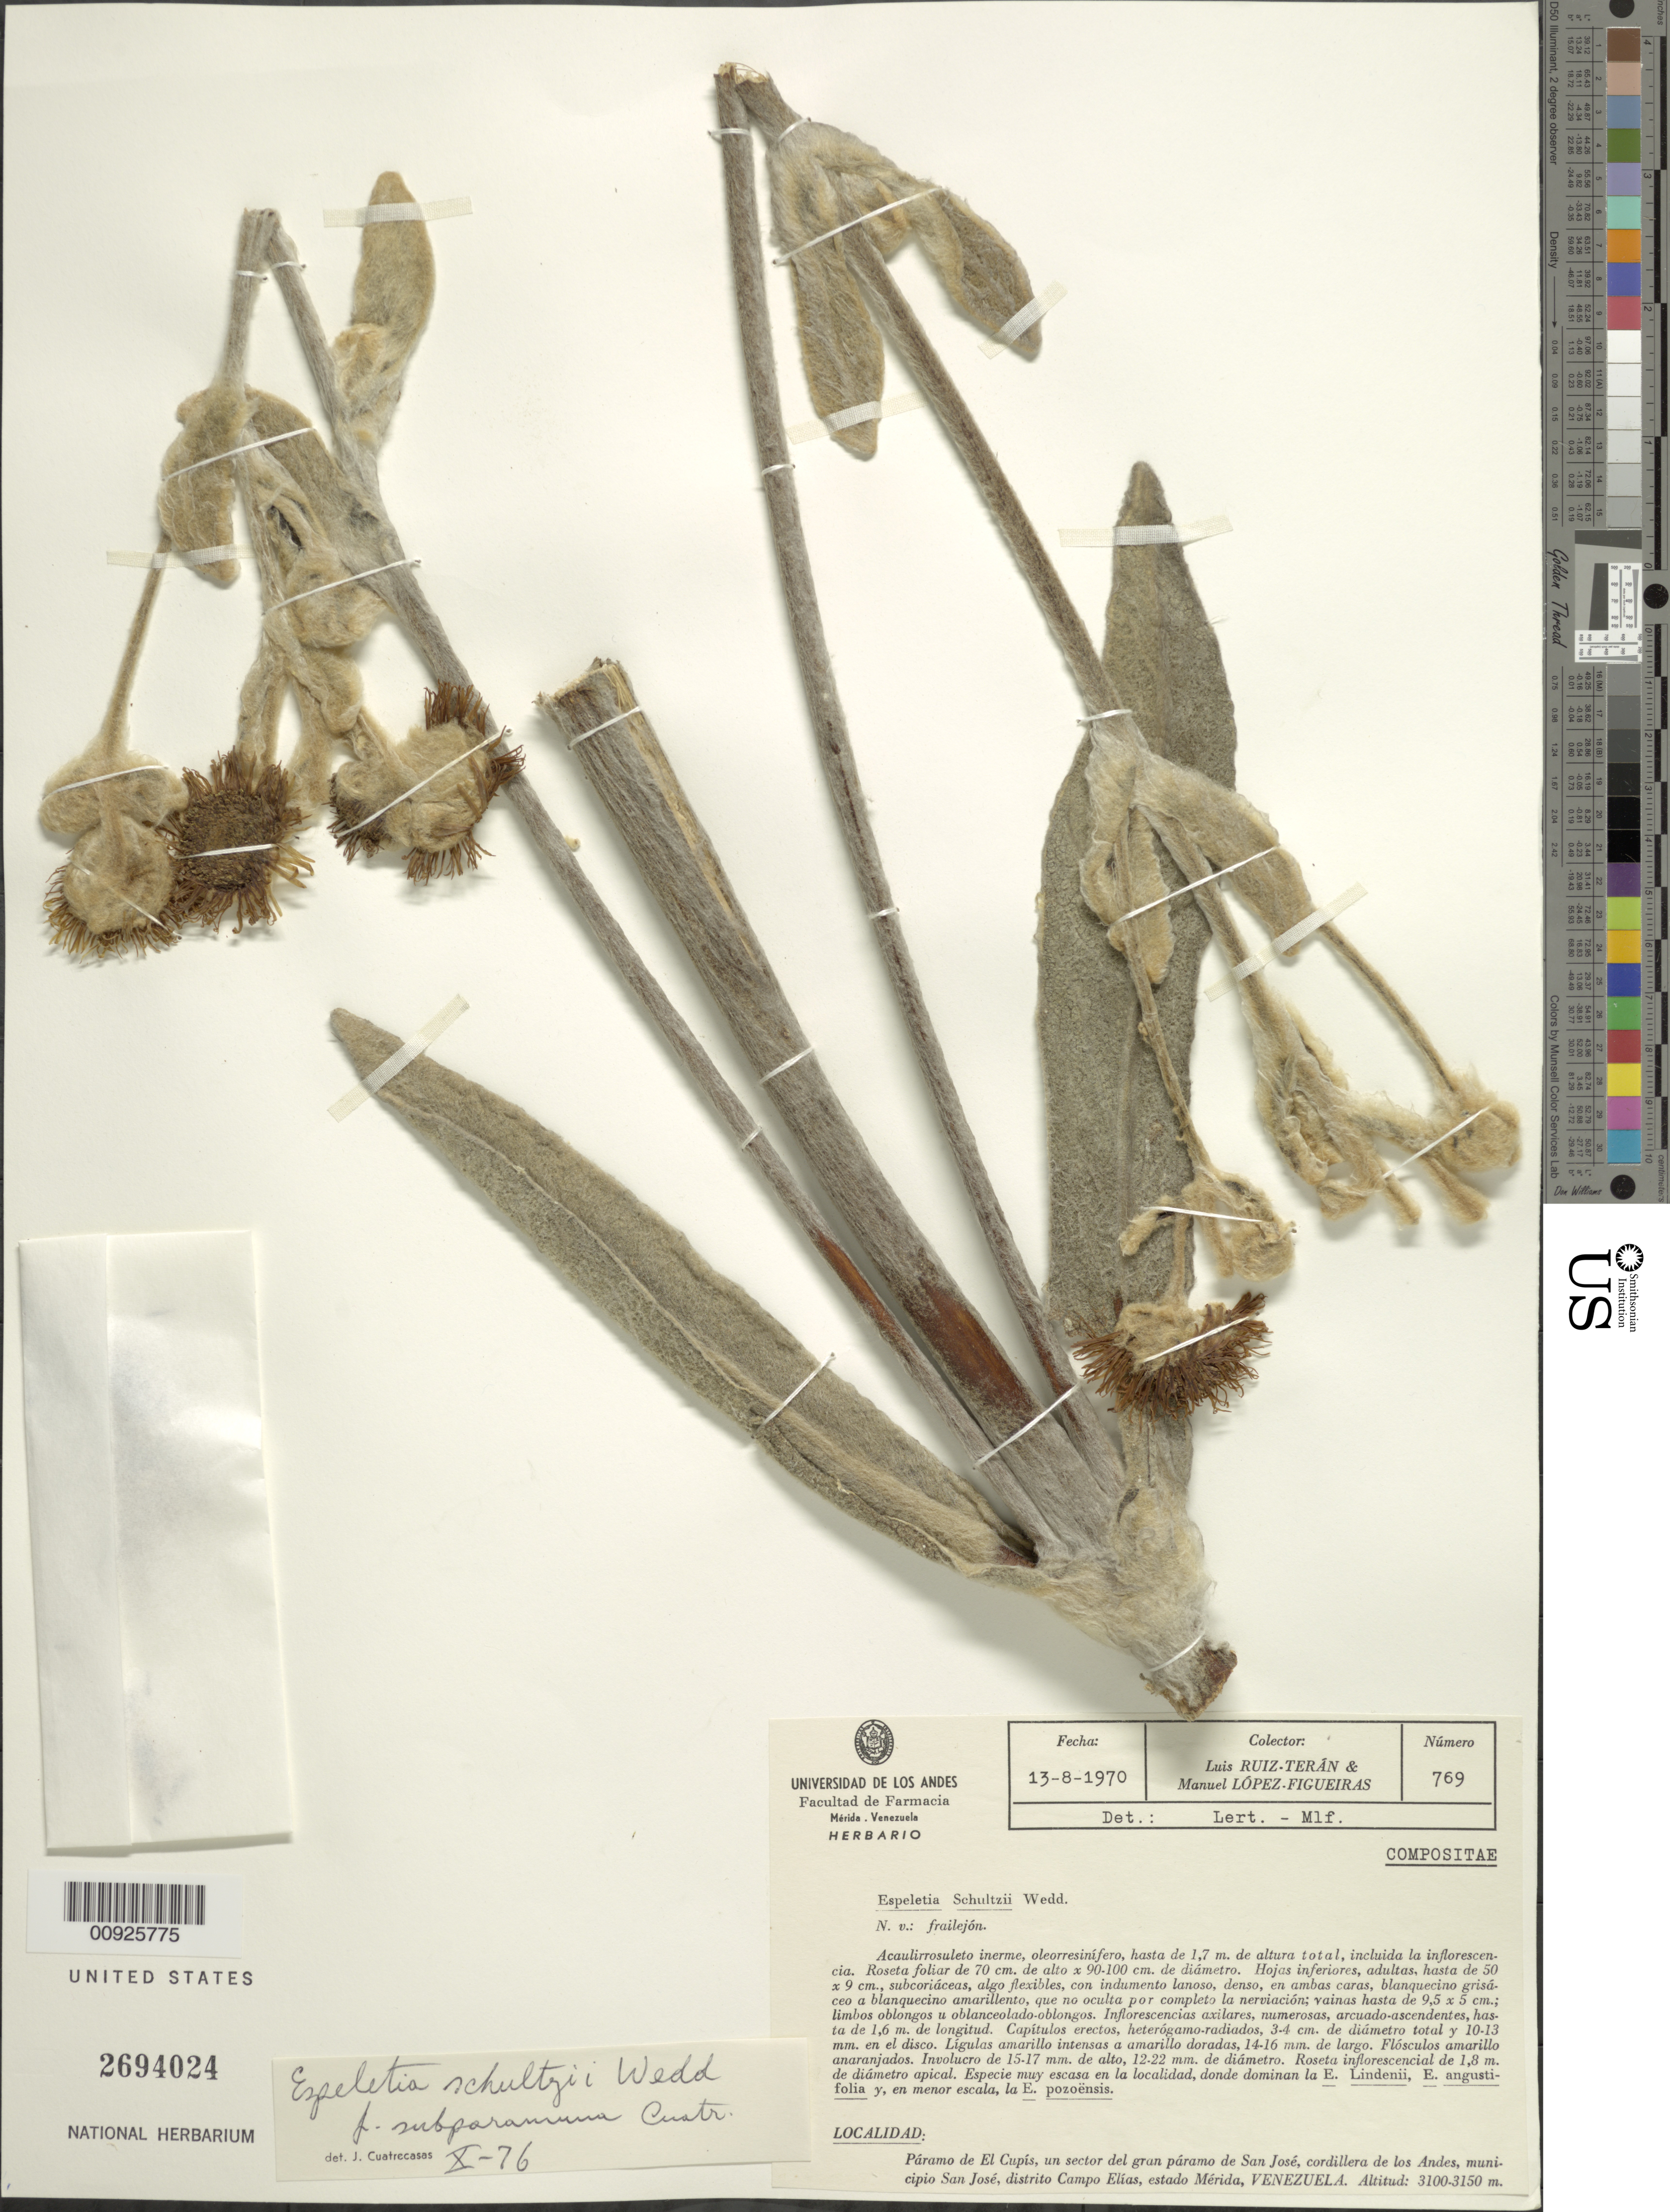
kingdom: Plantae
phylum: Tracheophyta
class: Magnoliopsida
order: Asterales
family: Asteraceae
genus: Espeletia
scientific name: Espeletia schultzii var. subparamuna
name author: Cuatrec.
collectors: L. E. Ruíz-Terán & M. López Figueiras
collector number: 769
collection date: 1970-08-13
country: Venezuela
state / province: Mérida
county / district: Campo Elías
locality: P. del Cupís. Páramo de el Cupís, un sector del gran Páramo de San José, cordillera de los Andes, Municipio de San José.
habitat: Especie muy escasa en la localidad, donde dominan la E. lindenii, E. angustifolia y, en menor escala, la E. pozoensis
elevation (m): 3100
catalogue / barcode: US 2694024